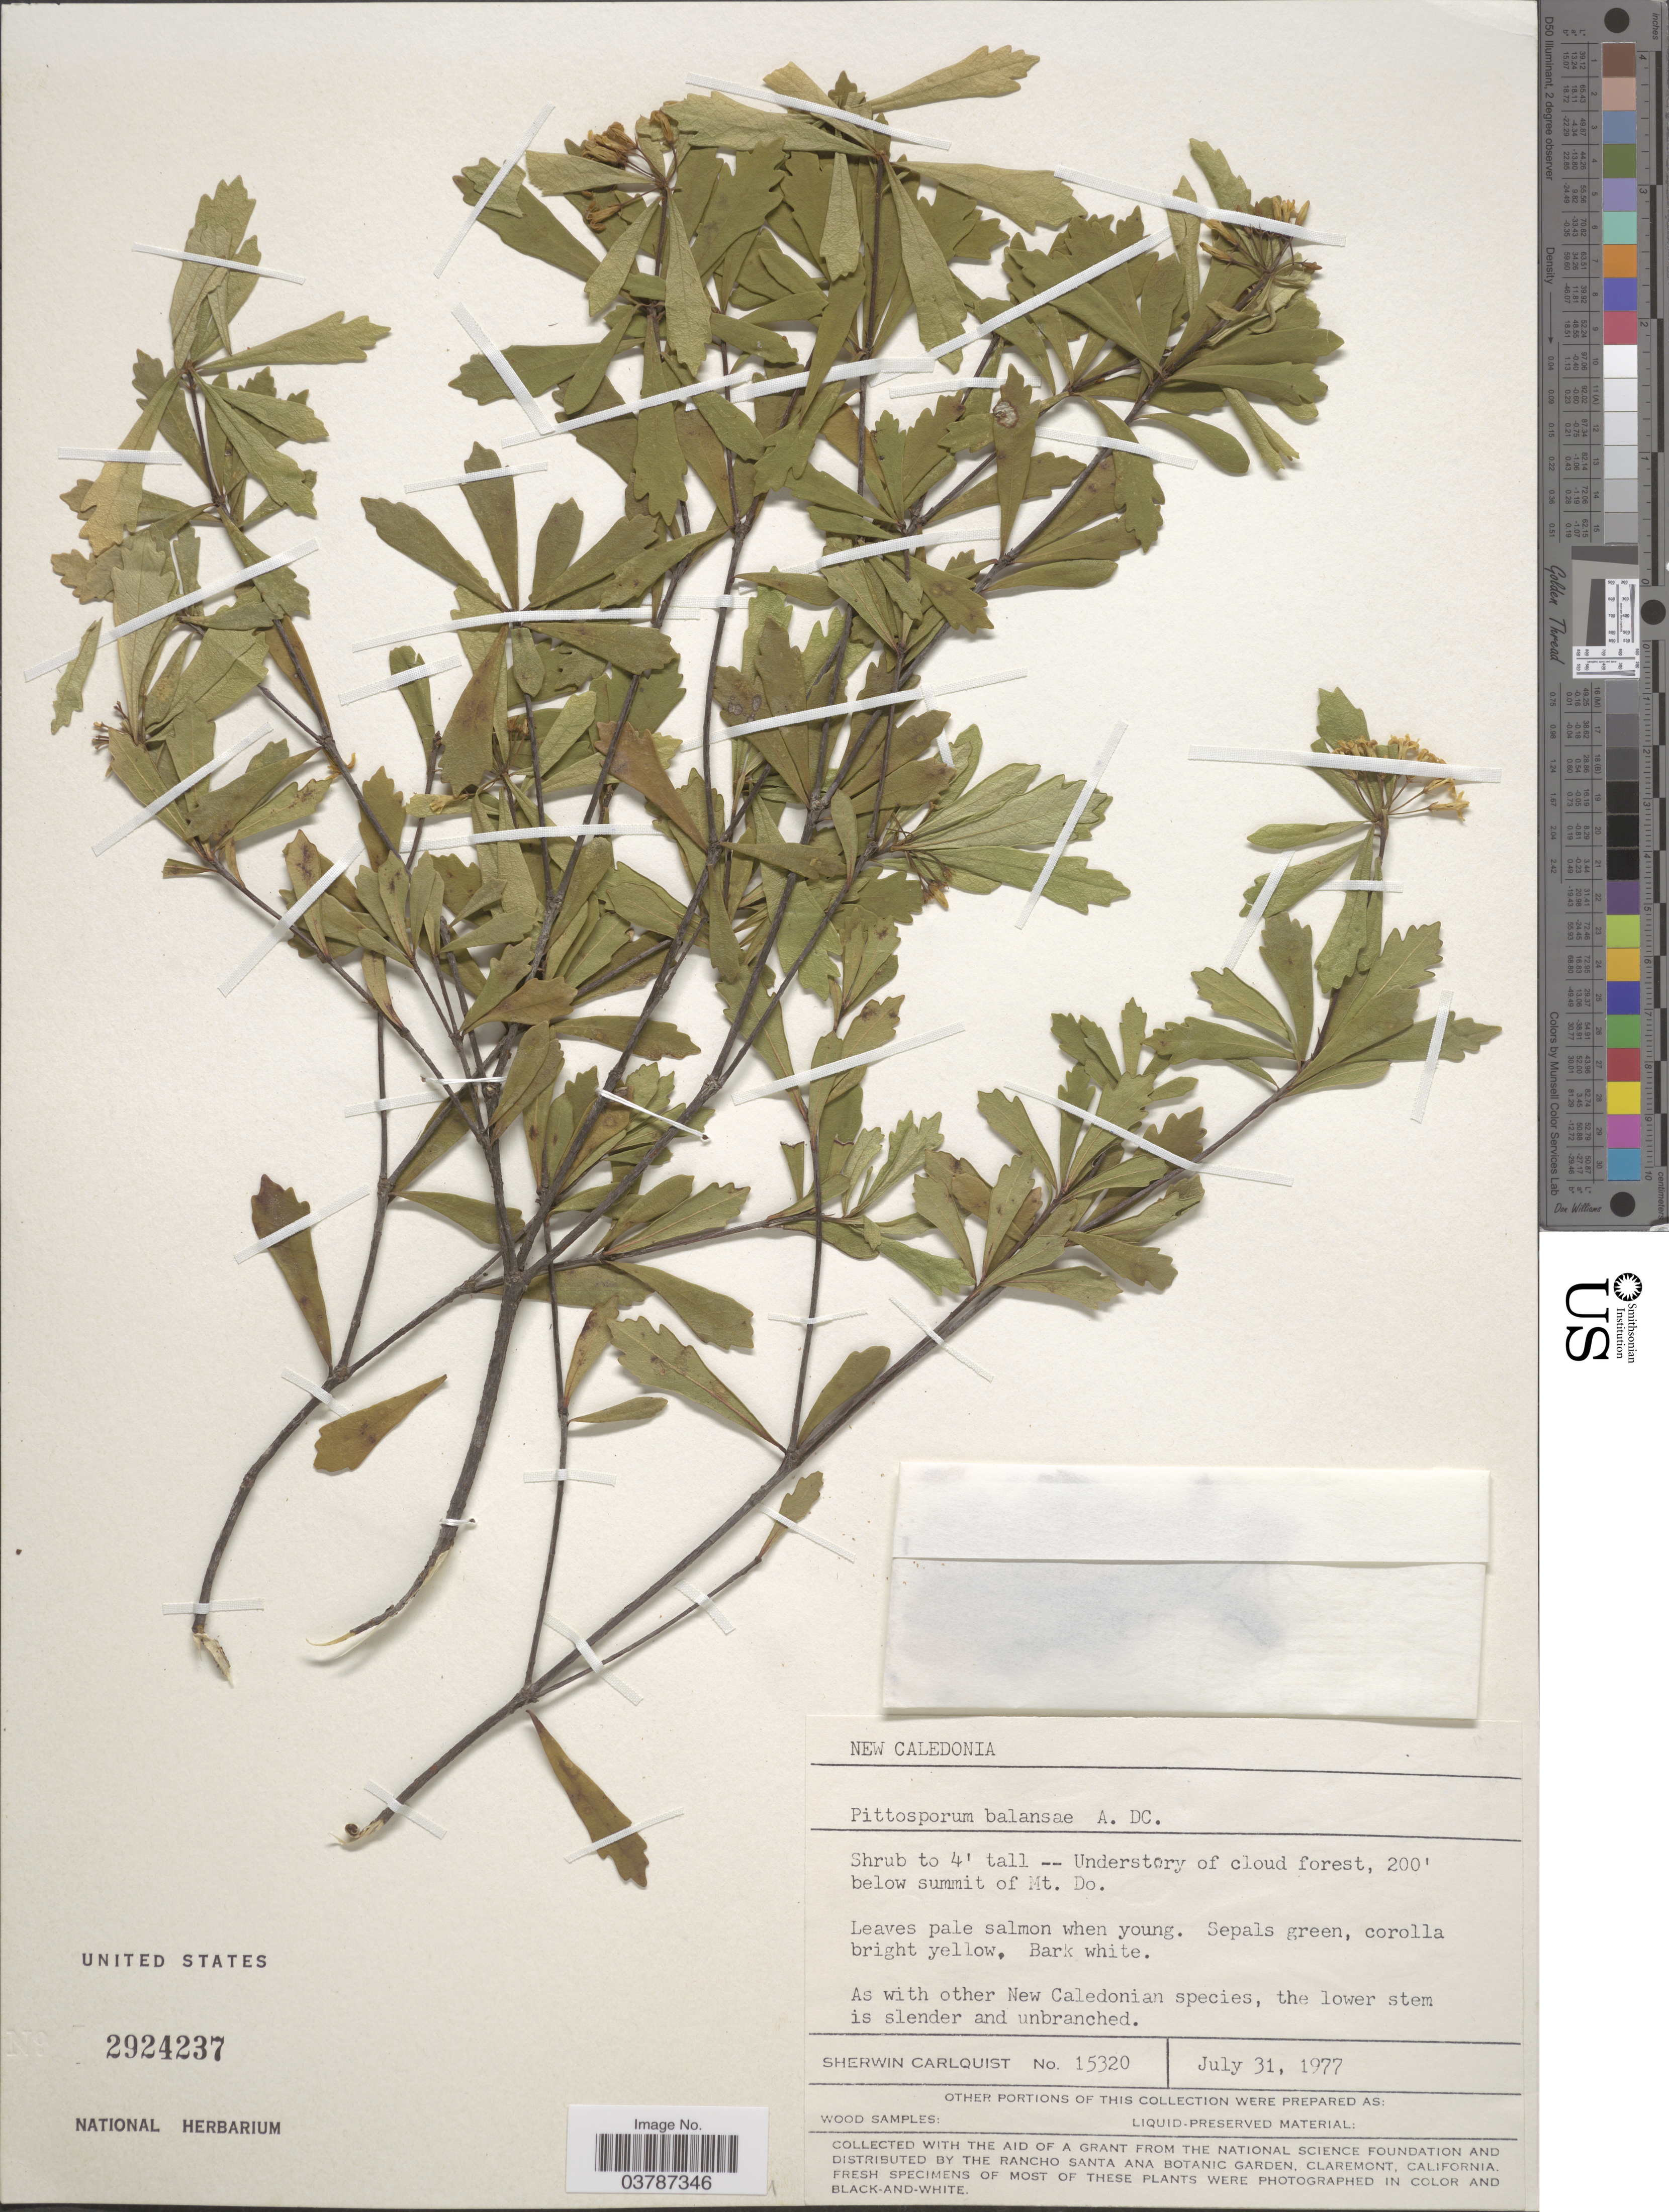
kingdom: Plantae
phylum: Tracheophyta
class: Magnoliopsida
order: Apiales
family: Pittosporaceae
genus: Pittosporum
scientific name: Pittosporum balansae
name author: A. DC.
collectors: S. Carlquist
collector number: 15320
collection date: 1977-07-31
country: New Caledonia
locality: Understory of cloud forest, 200' below summit of Mt. Do.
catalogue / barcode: US 2924237